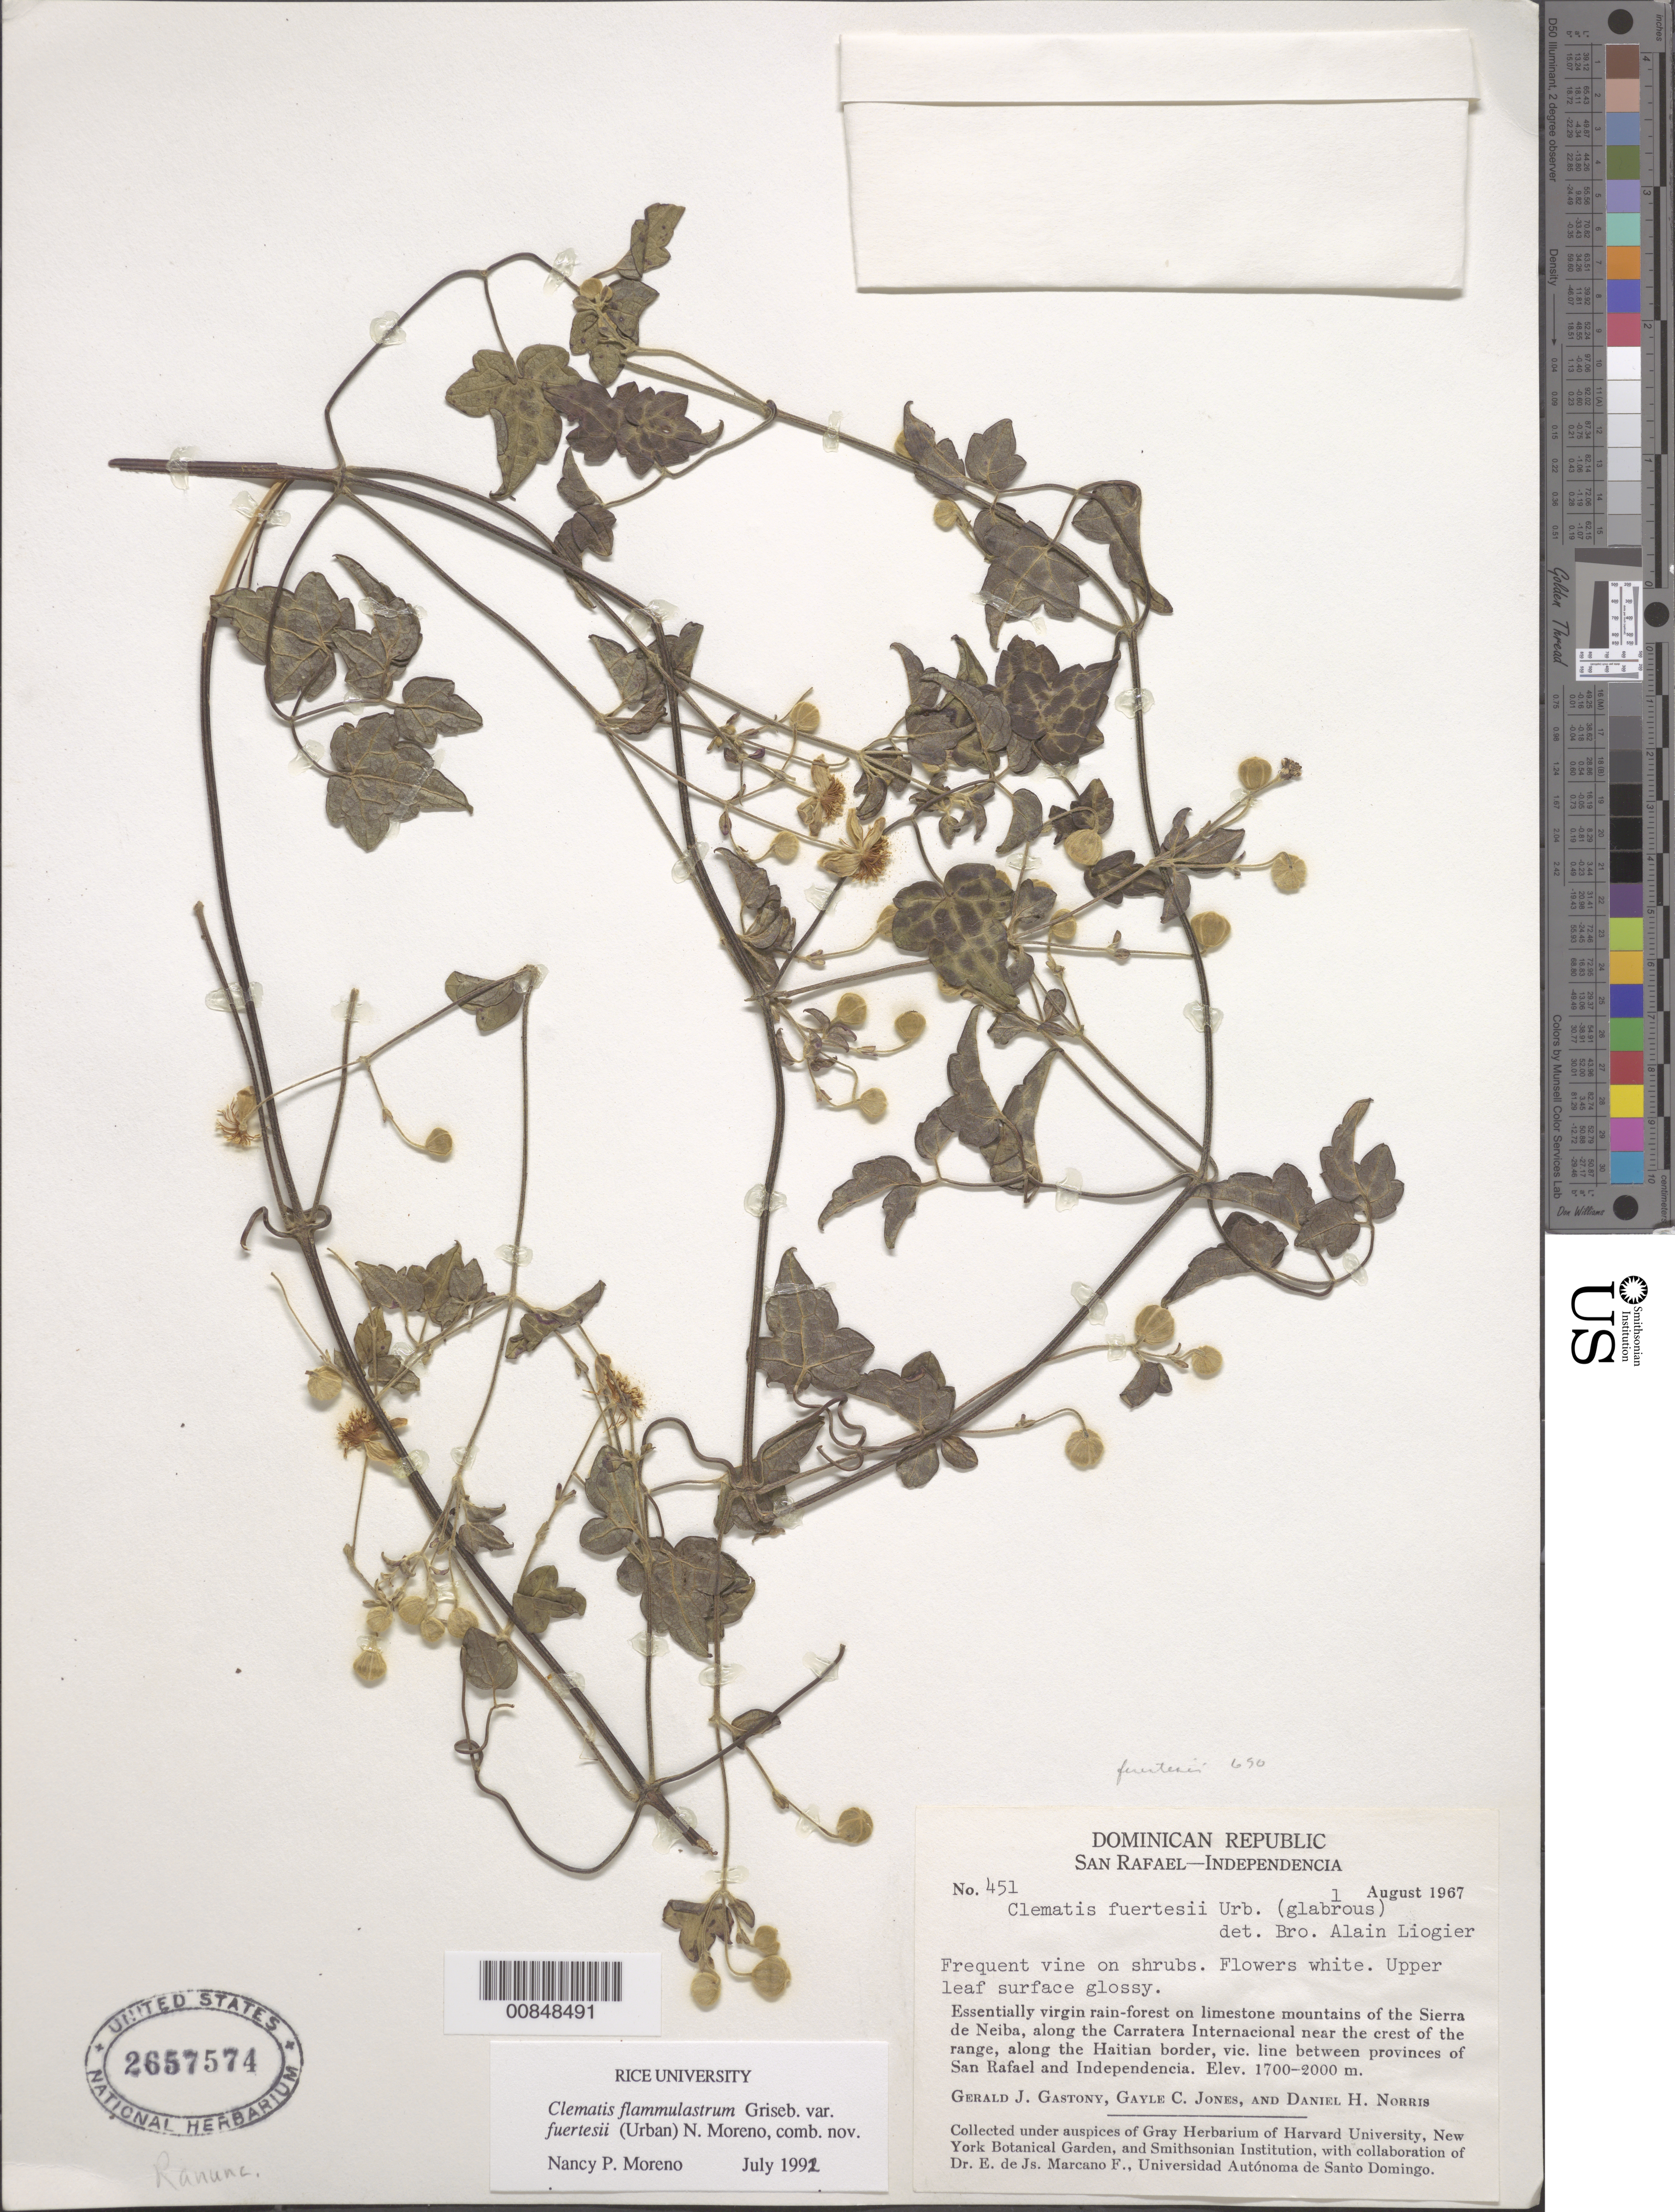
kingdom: Plantae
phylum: Tracheophyta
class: Magnoliopsida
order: Ranunculales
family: Ranunculaceae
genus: Clematis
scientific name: Clematis fuertesii var. fuertesii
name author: Urb.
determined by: Moreno, N. P.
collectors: G. Gastony, G. C. Jones & D. H. Norris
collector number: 451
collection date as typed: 01 Aug 1967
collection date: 1967-08-01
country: Dominican Republic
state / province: Elías Piña / Independencia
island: Hispaniola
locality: Sierra de Neiba, along Carretera Internacional near the crest of the range, along the Haitian border, vicinity line between provinces of San Rafael (obsolete) and Independencia.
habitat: On shrubs. Essentially virgin rain-forest on limestone mountains.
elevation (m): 1700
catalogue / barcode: US 2657574